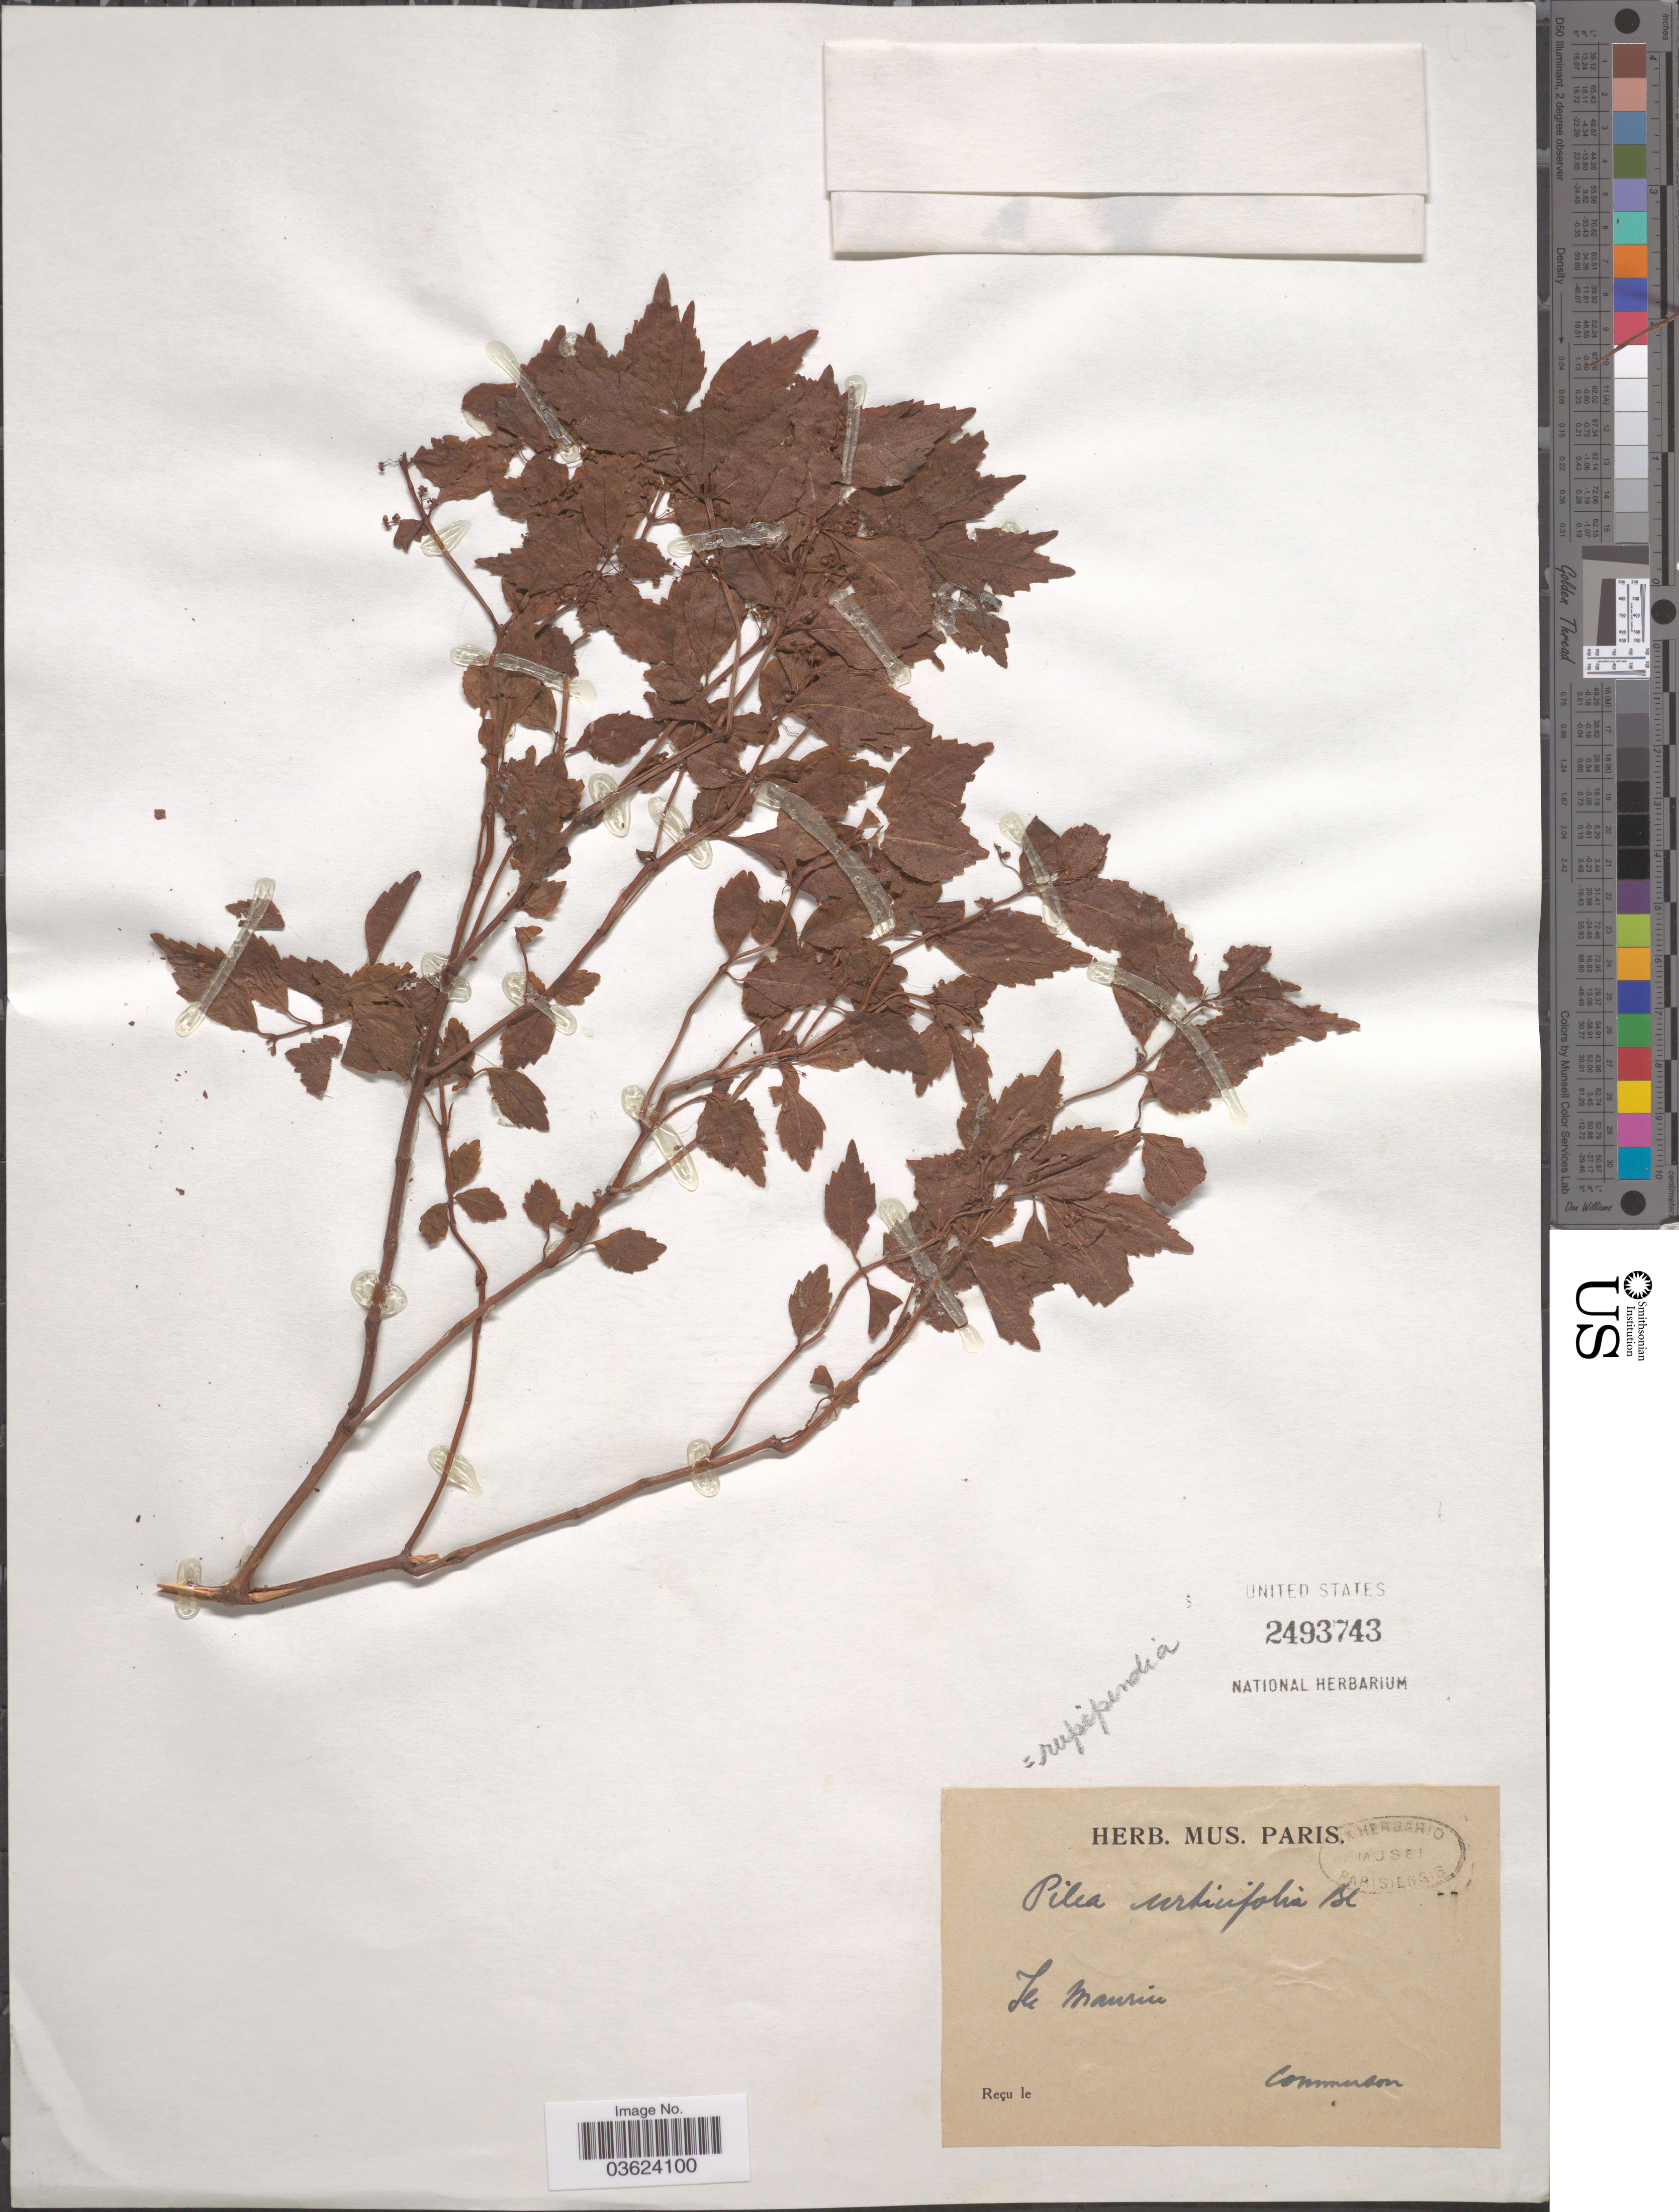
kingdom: Plantae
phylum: Tracheophyta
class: Magnoliopsida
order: Rosales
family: Urticaceae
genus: Pilea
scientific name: Pilea rupipendia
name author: Wedd.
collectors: Commerson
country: Mauritius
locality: Le [interpreted] Mauris.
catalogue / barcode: US 2493743